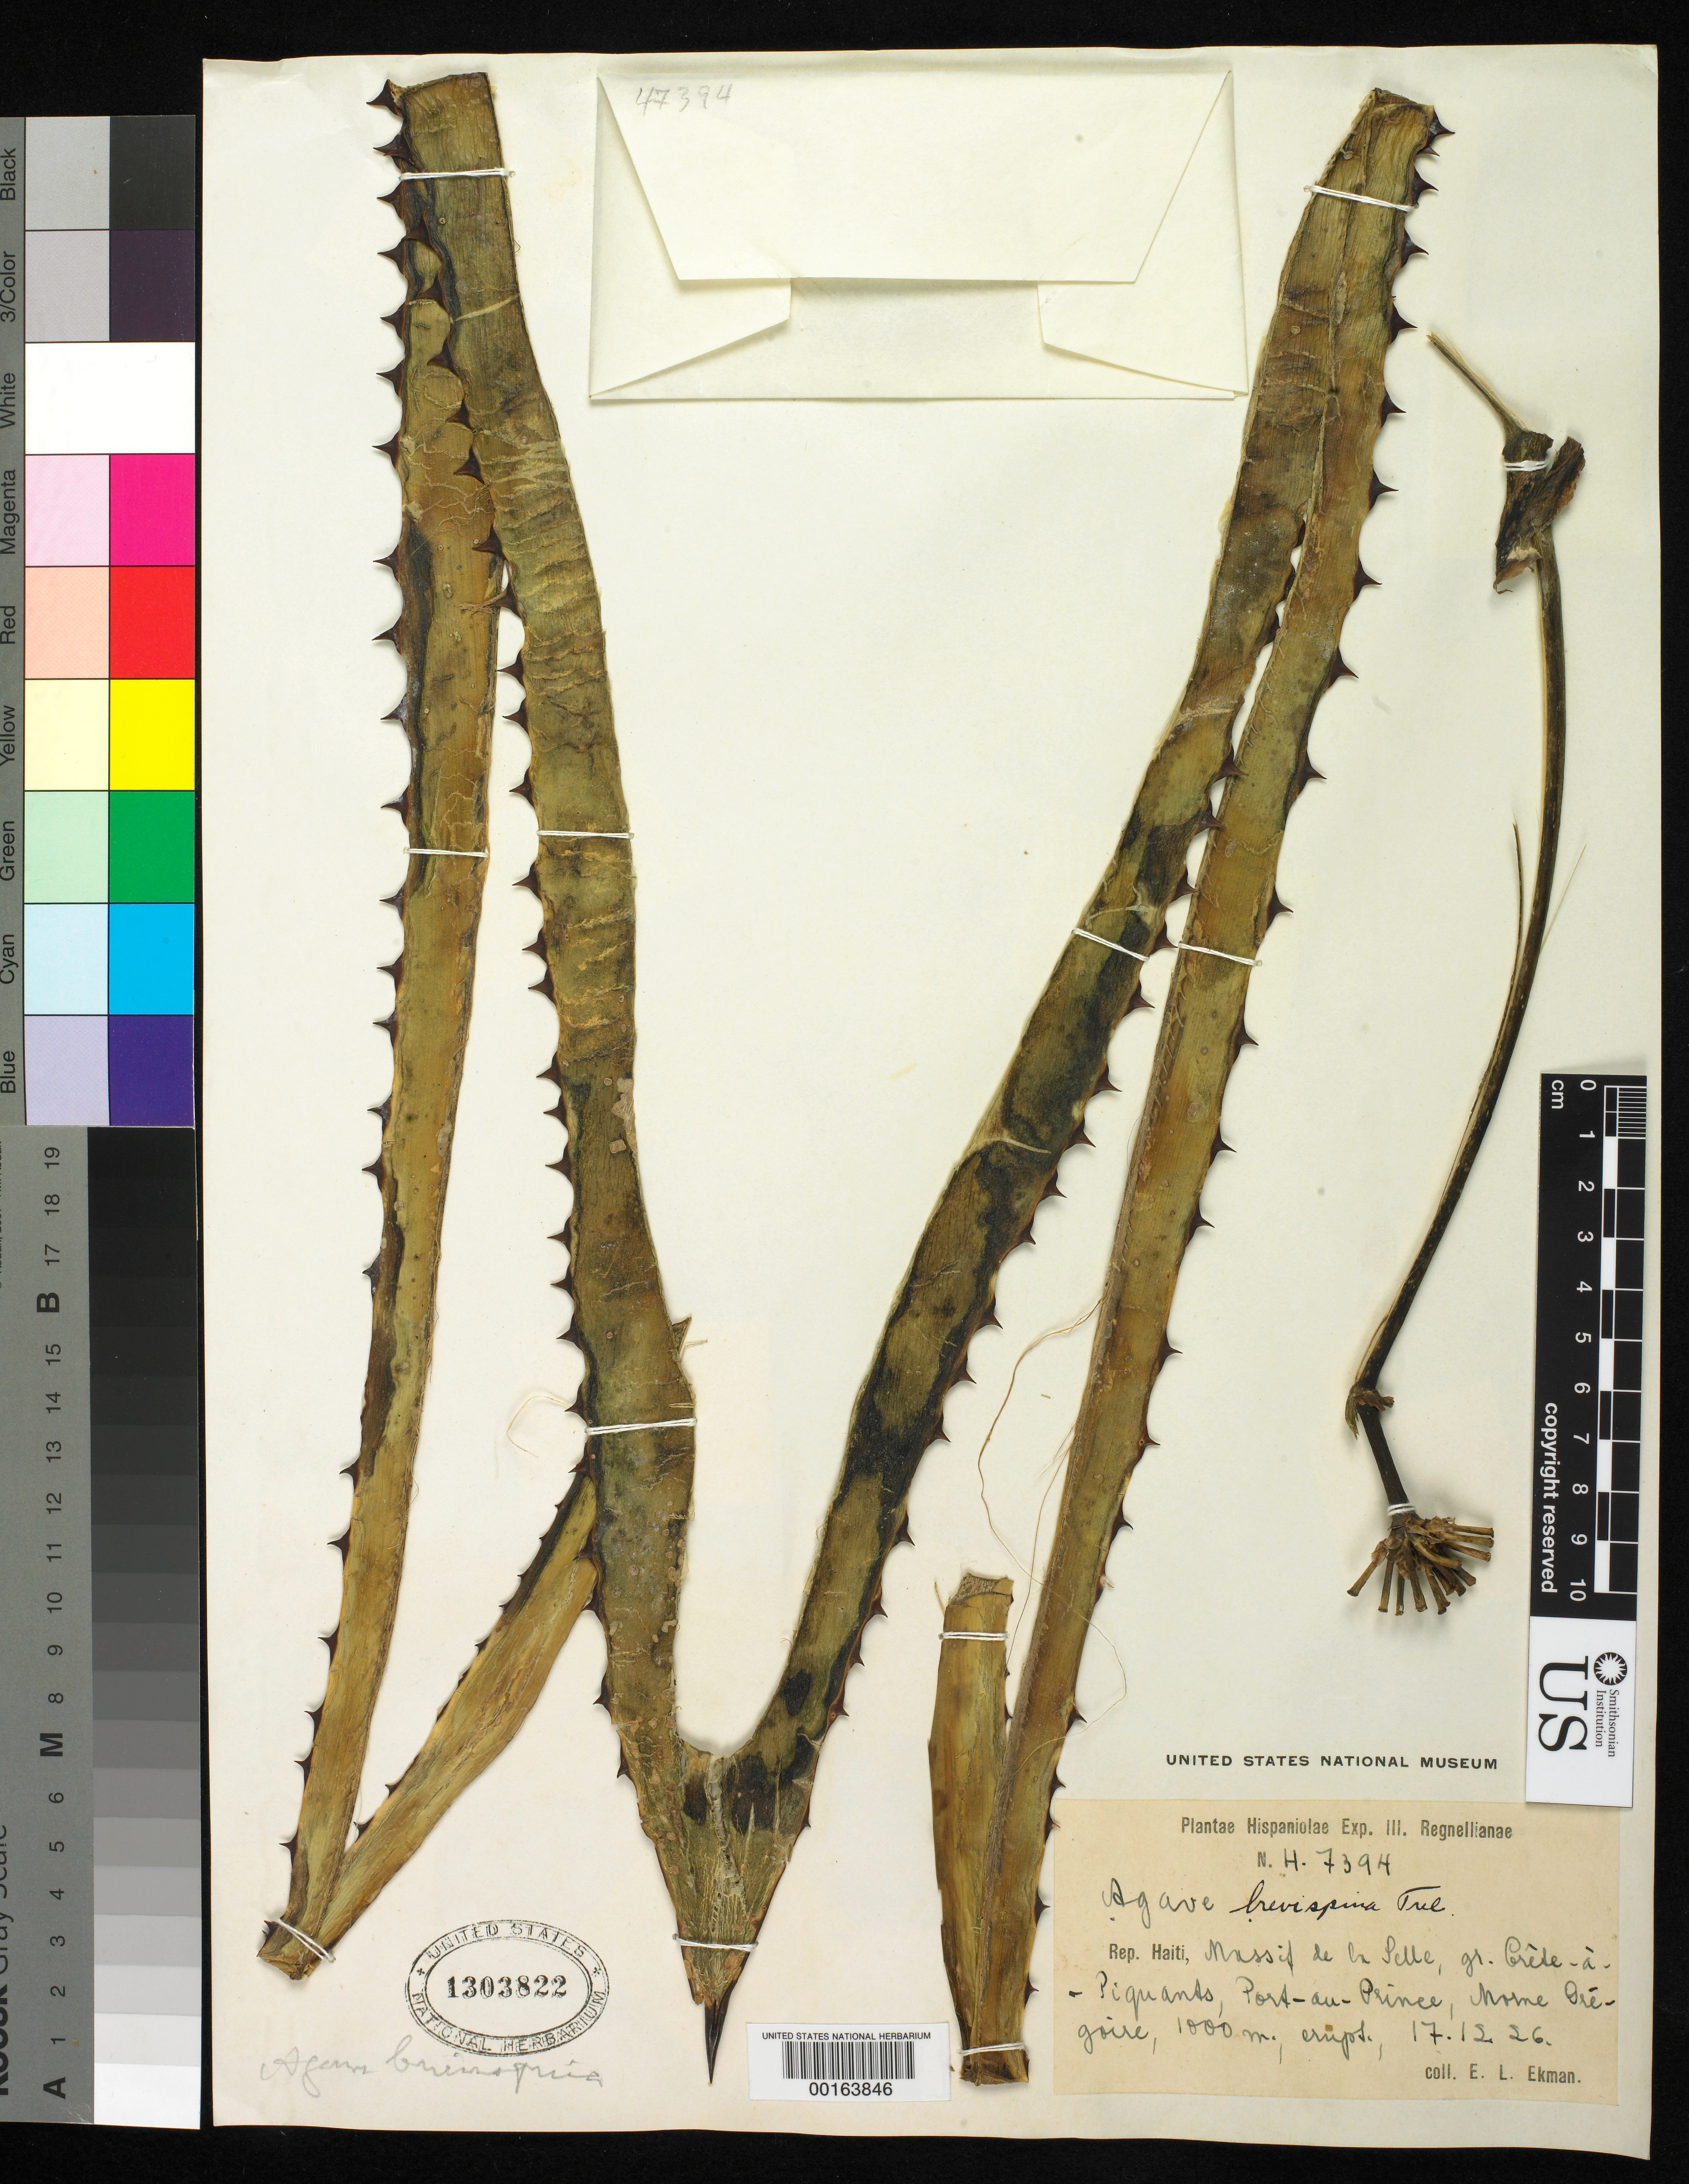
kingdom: Plantae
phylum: Tracheophyta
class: Liliopsida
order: Asparagales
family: Asparagaceae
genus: Agave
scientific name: Agave brevispina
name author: Trel.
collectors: E. L. Ekman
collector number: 7394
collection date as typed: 17 Dec 1926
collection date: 1926-12-17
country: Haiti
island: Hispaniola Island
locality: Massif del la selle, gr crete-a-piquants, port-au-prince, morne ore-goire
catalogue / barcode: US 1303822